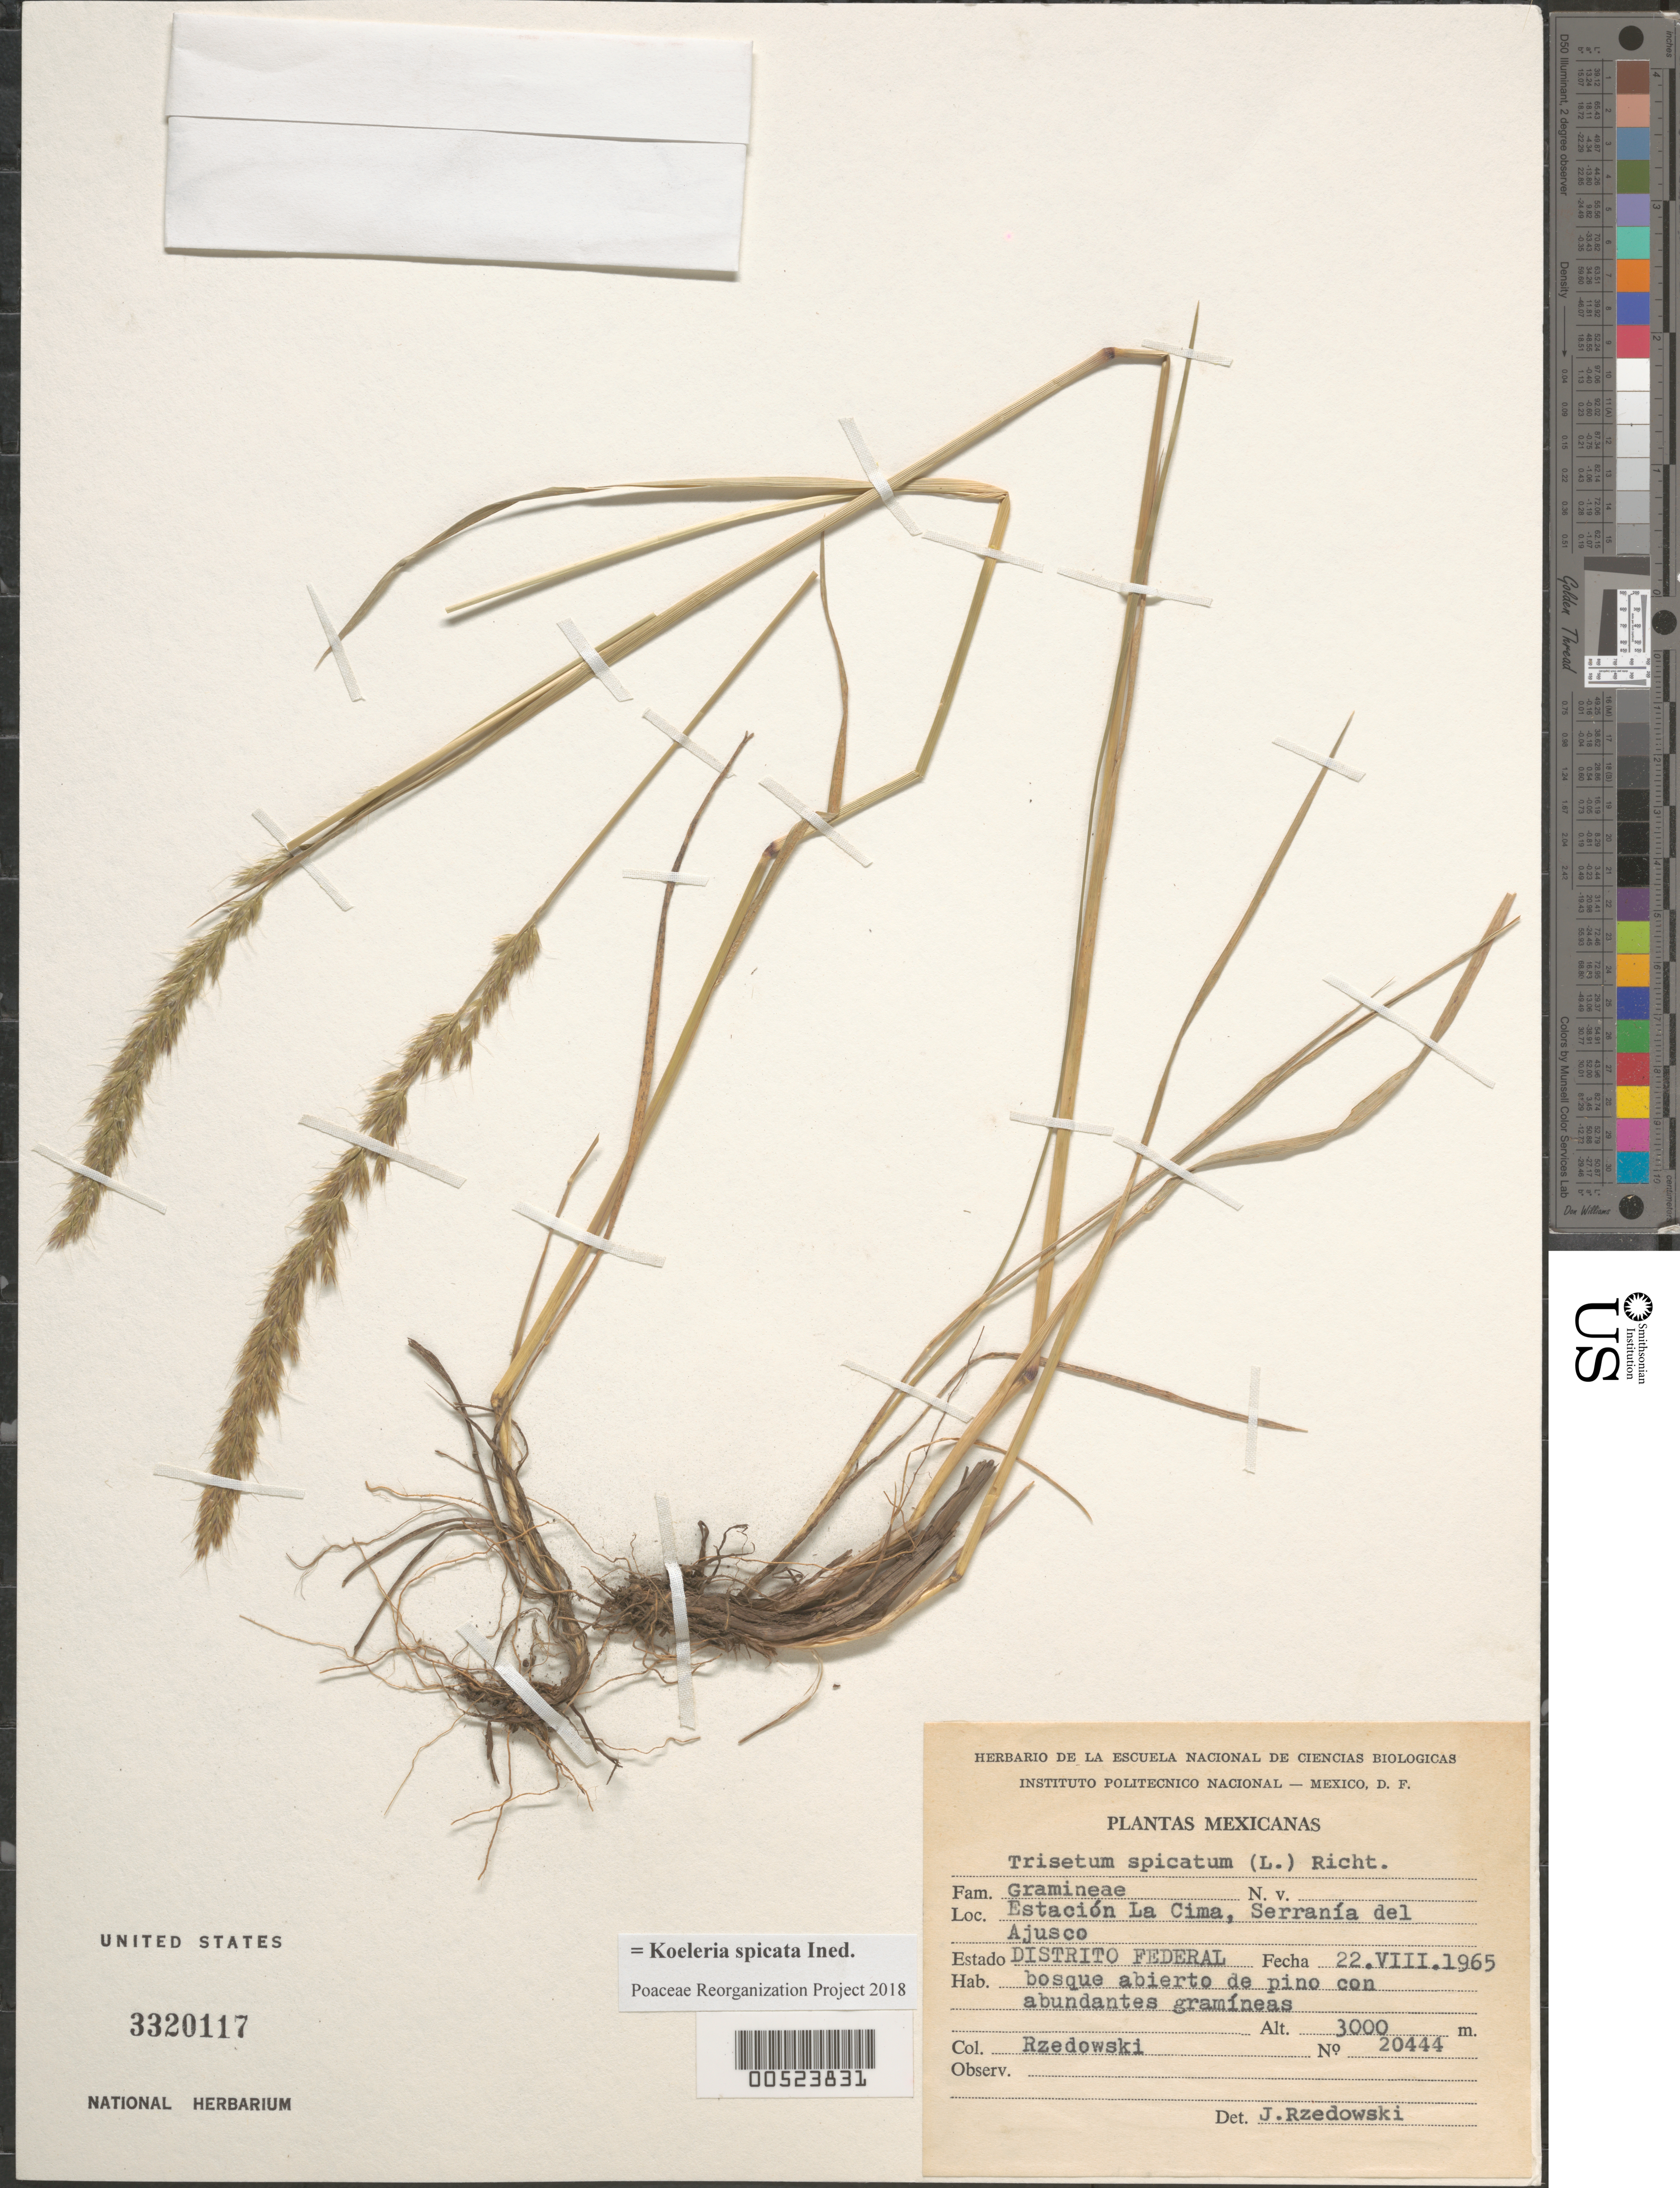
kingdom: Plantae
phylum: Tracheophyta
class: Liliopsida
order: Poales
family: Poaceae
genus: Koeleria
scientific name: Koeleria spicata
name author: (L.) Barberá et al.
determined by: Poaceae Reorganization Project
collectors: J. Rzedowski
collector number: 20444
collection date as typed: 22 Aug 1965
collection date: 1965-08-22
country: Mexico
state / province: Distrito Federal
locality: Estación La Cima, Serran¡a del Ajusco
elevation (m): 3000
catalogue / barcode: US 3320117